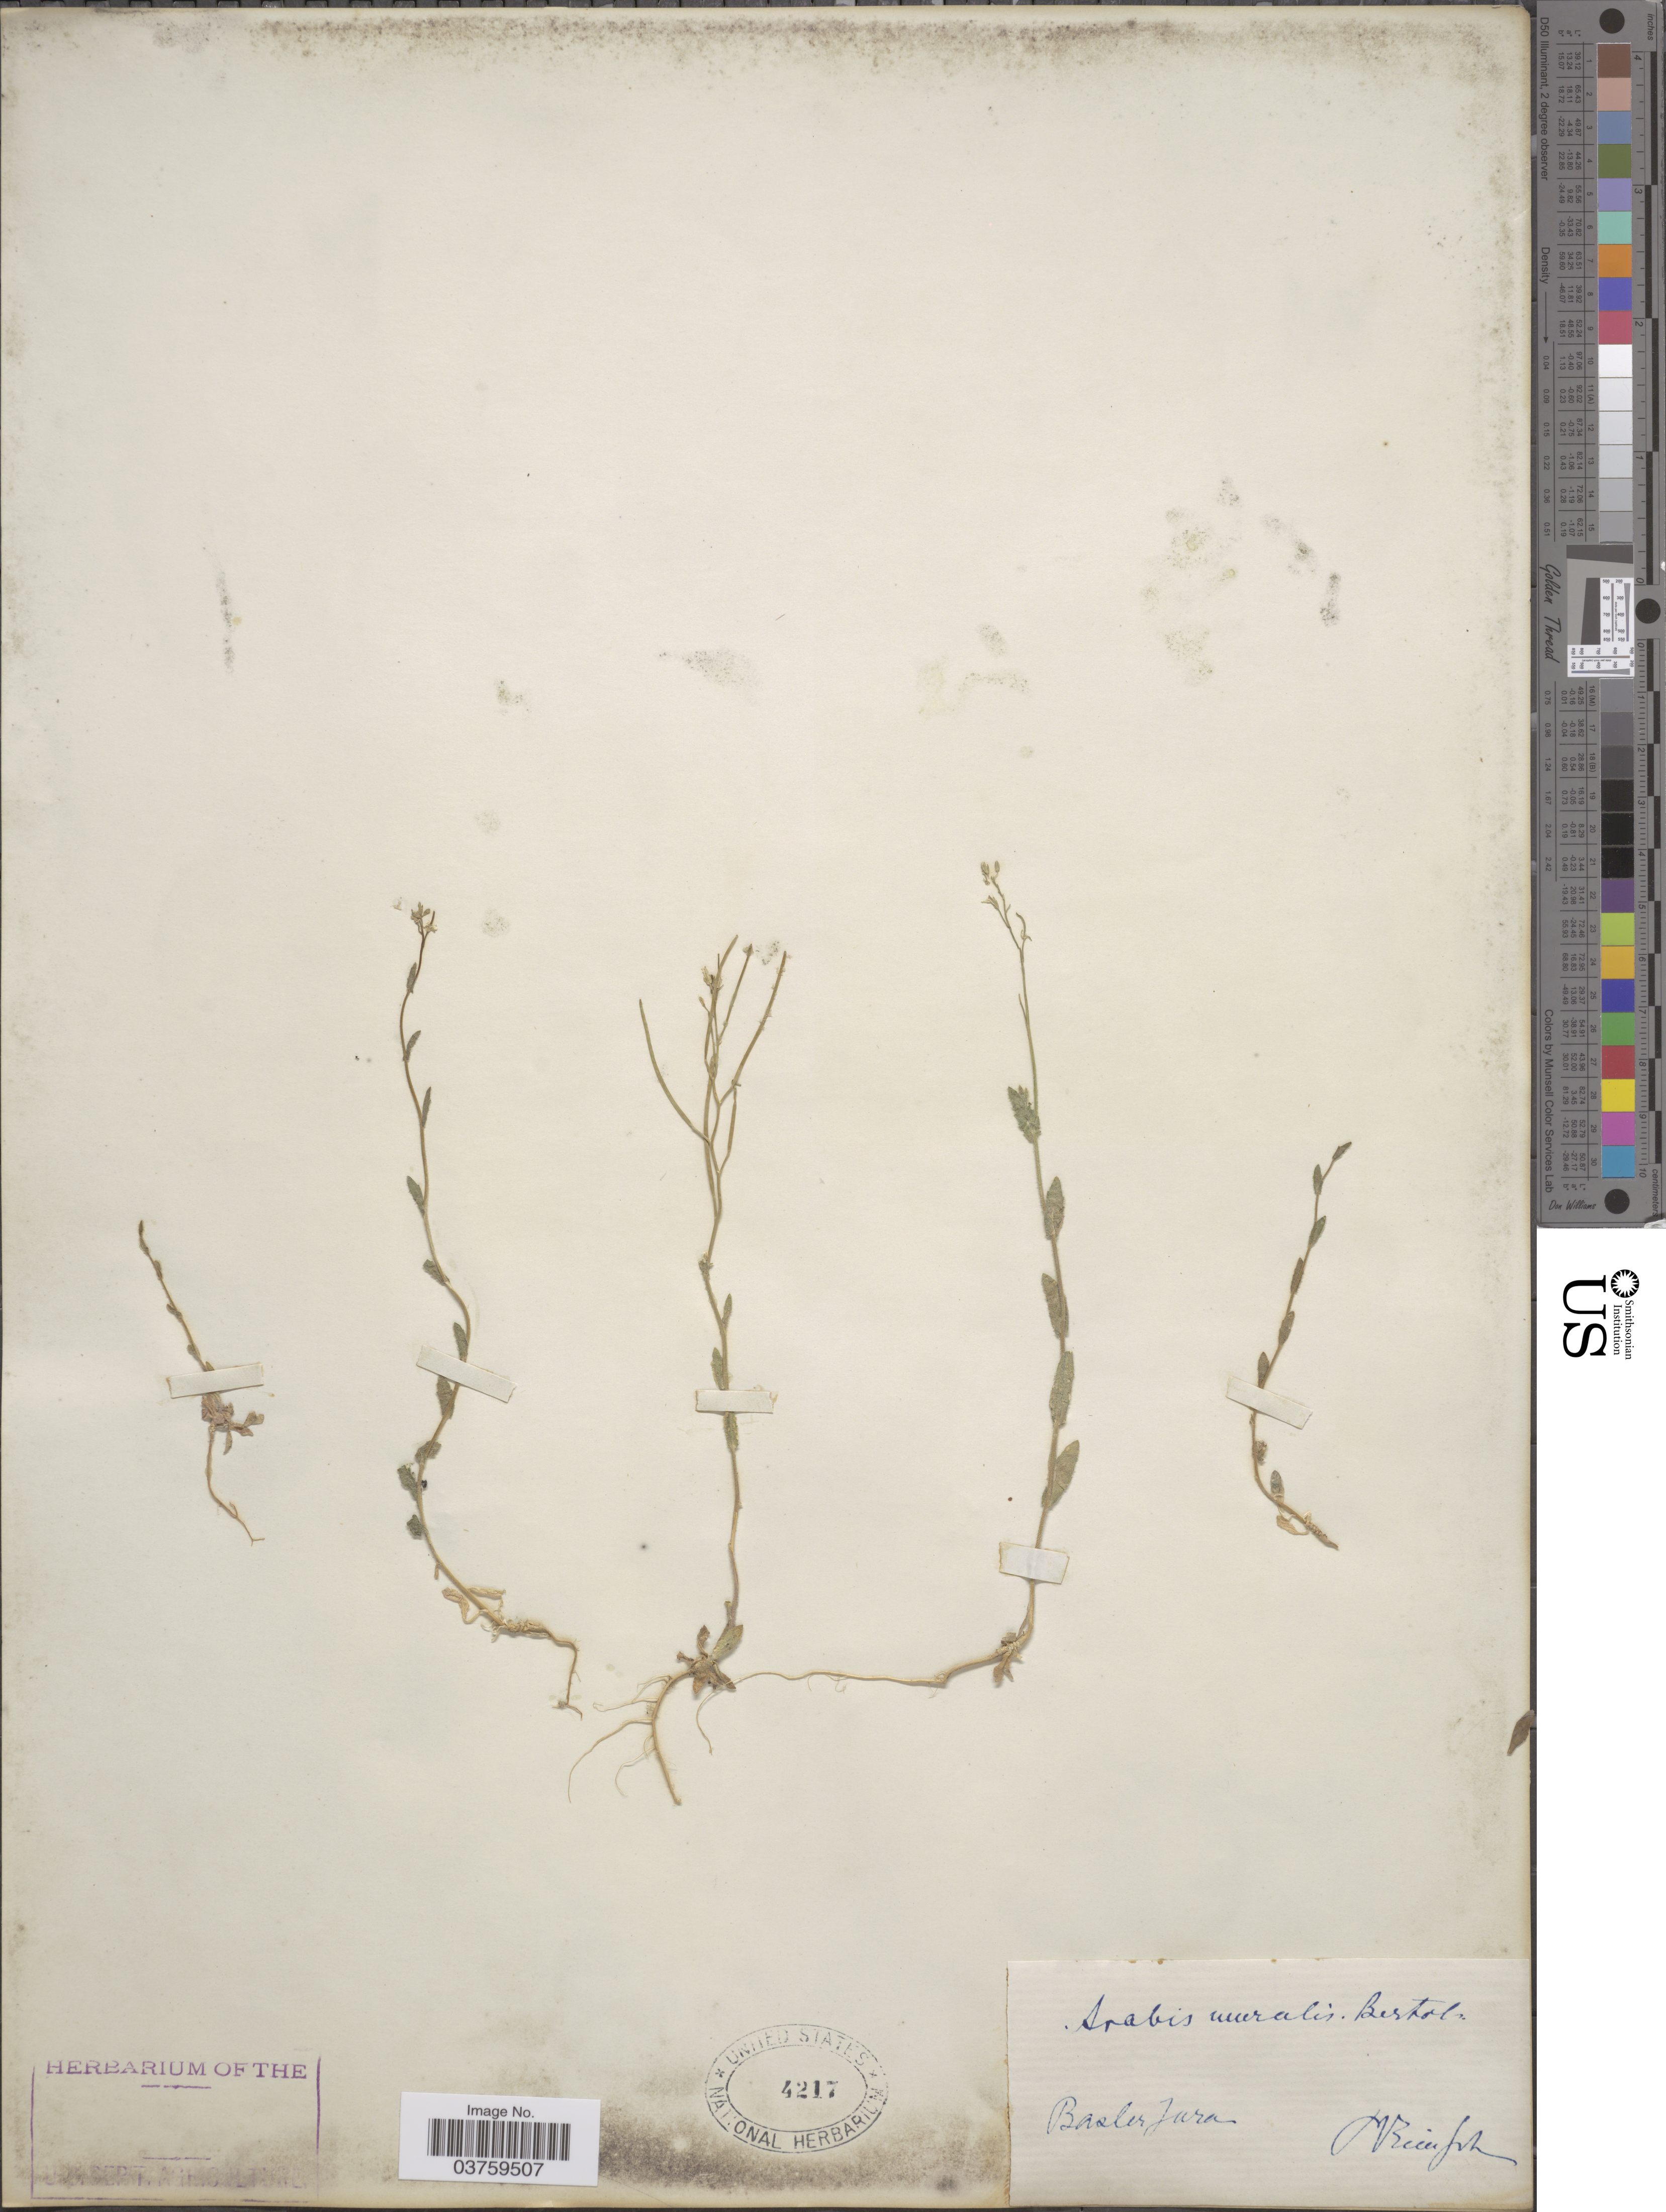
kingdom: Plantae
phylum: Tracheophyta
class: Magnoliopsida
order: Brassicales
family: Brassicaceae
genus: Arabis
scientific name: Arabis muralis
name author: Bertol.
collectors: M. Reinsch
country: Switzerland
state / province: Jura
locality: Basler Jura.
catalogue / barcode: US 4217